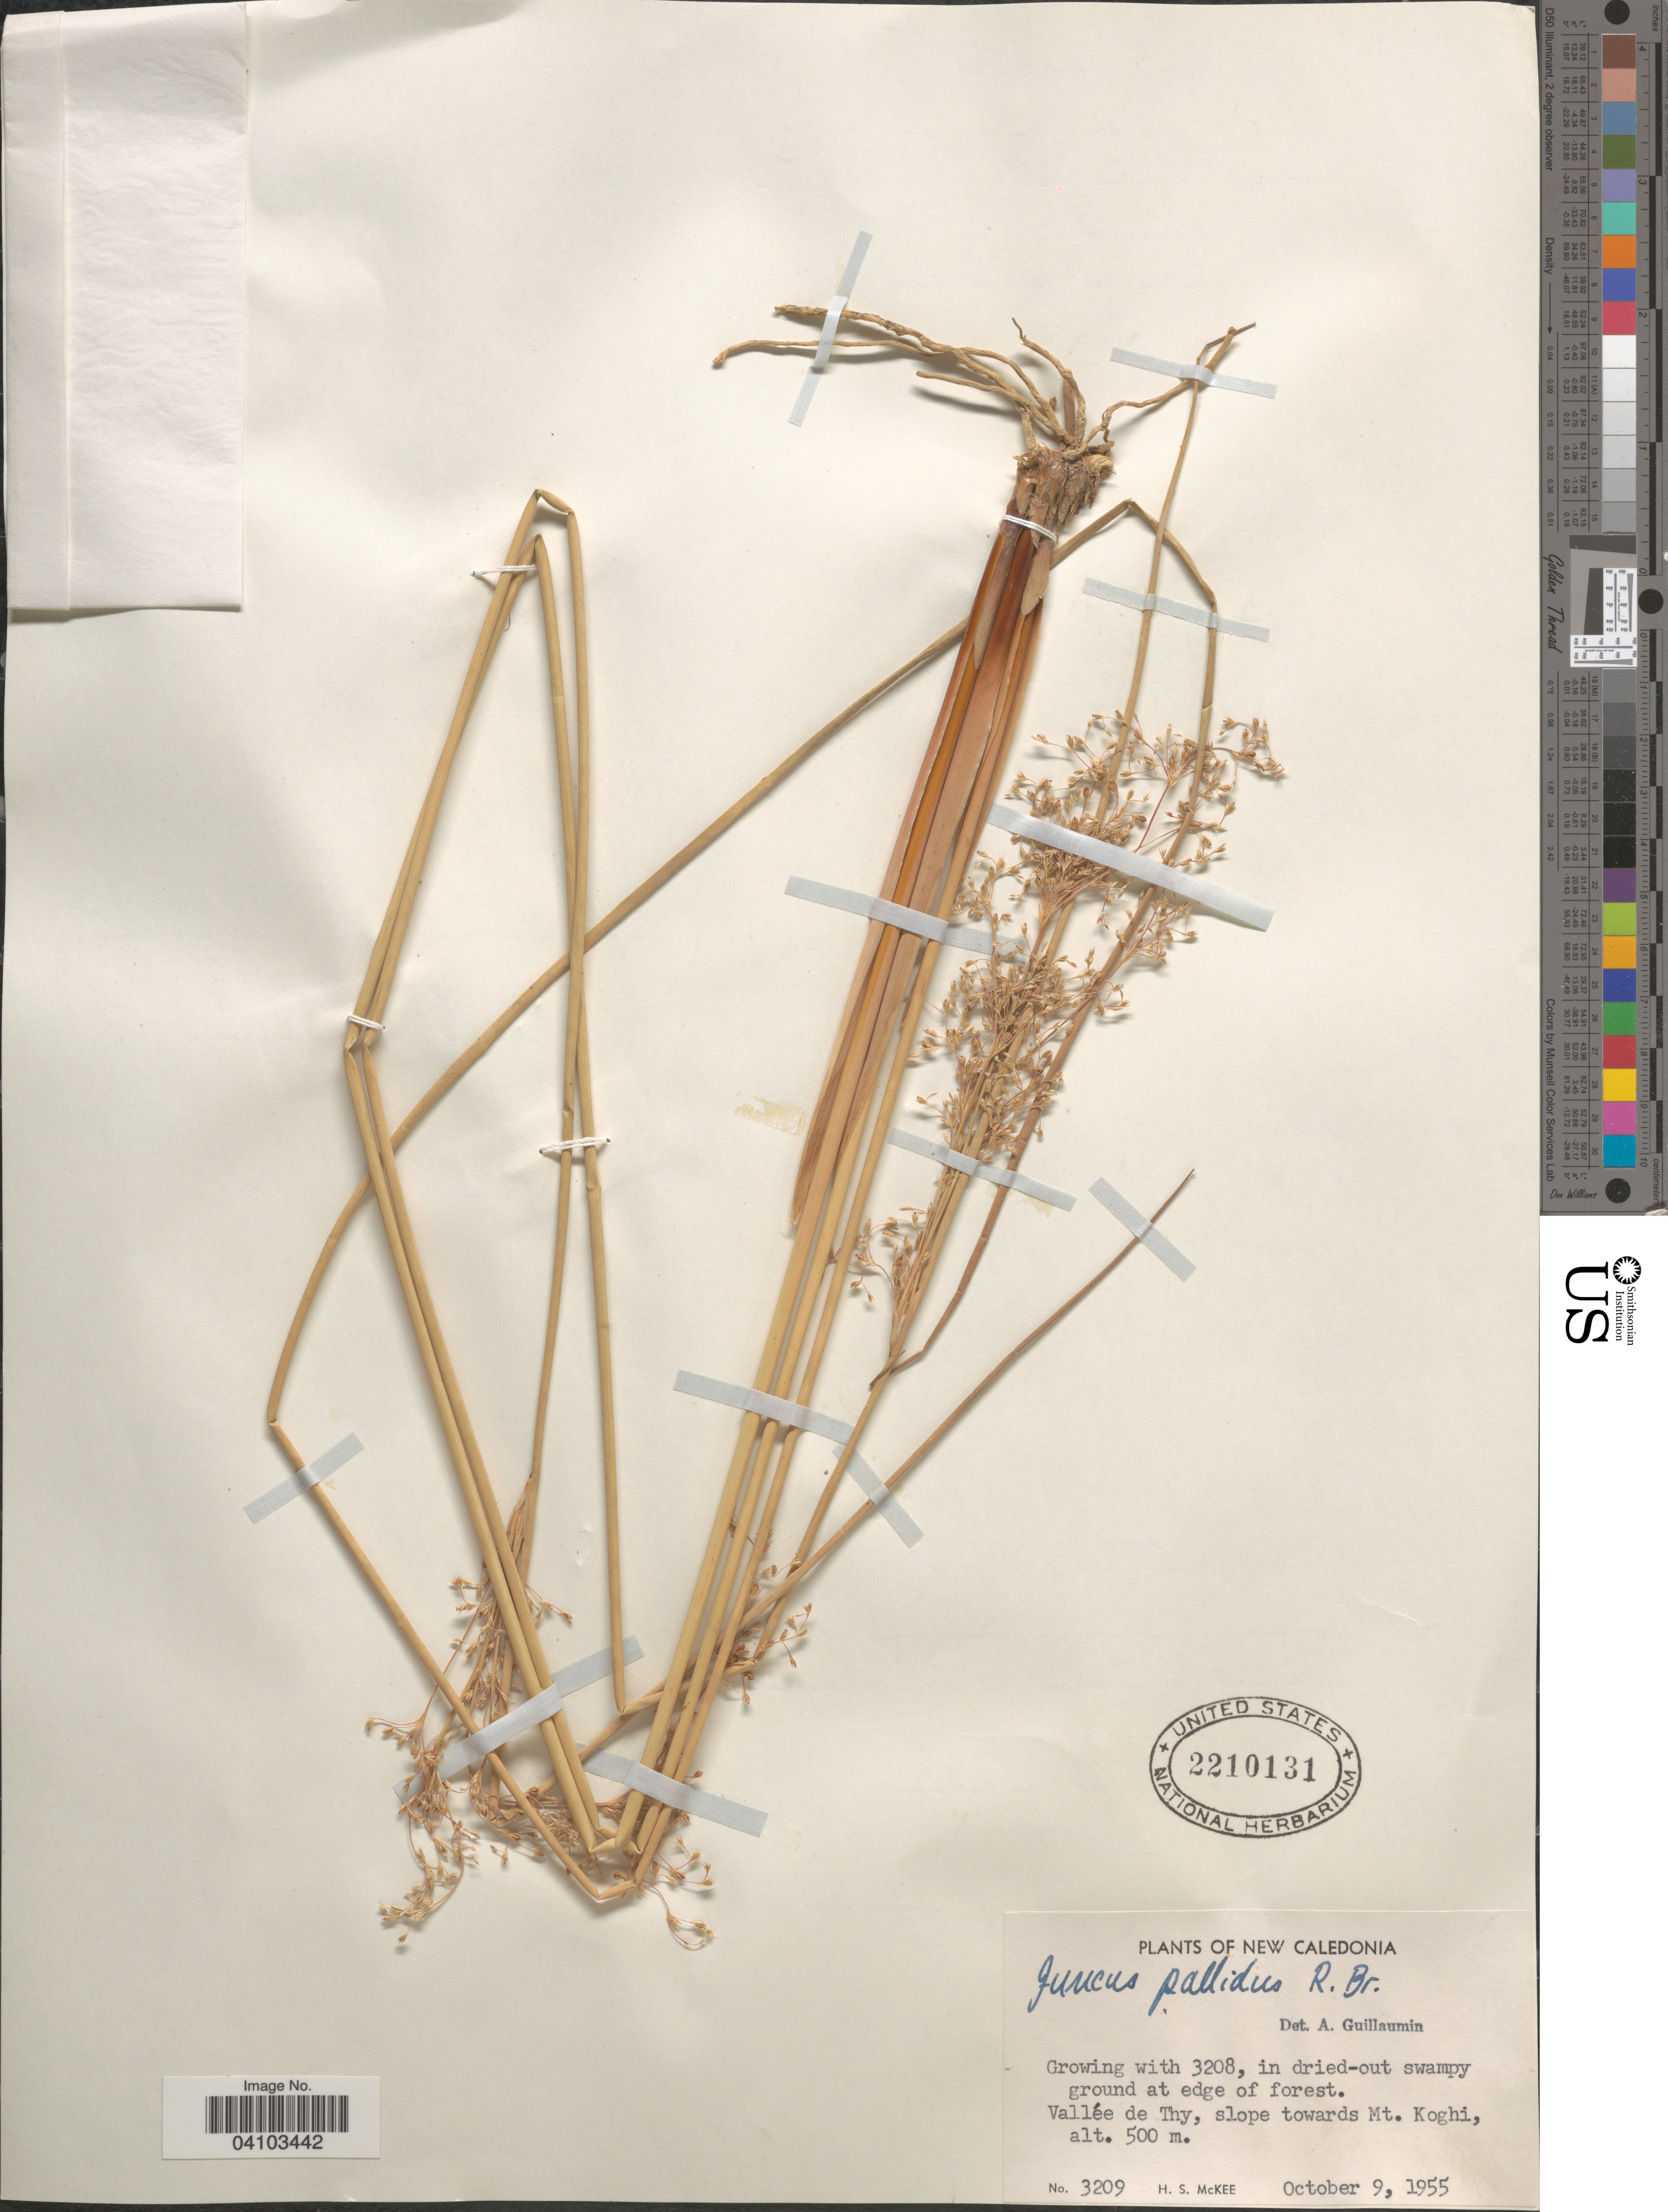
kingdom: Plantae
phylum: Tracheophyta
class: Liliopsida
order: Poales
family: Juncaceae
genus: Juncus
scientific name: Juncus pallidus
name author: R. Br.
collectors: H. S. McKee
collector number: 3209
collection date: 1955-10-09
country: New Caledonia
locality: Vallée de Thy, slope towards Mt. Koghi.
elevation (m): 500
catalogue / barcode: US 2210131